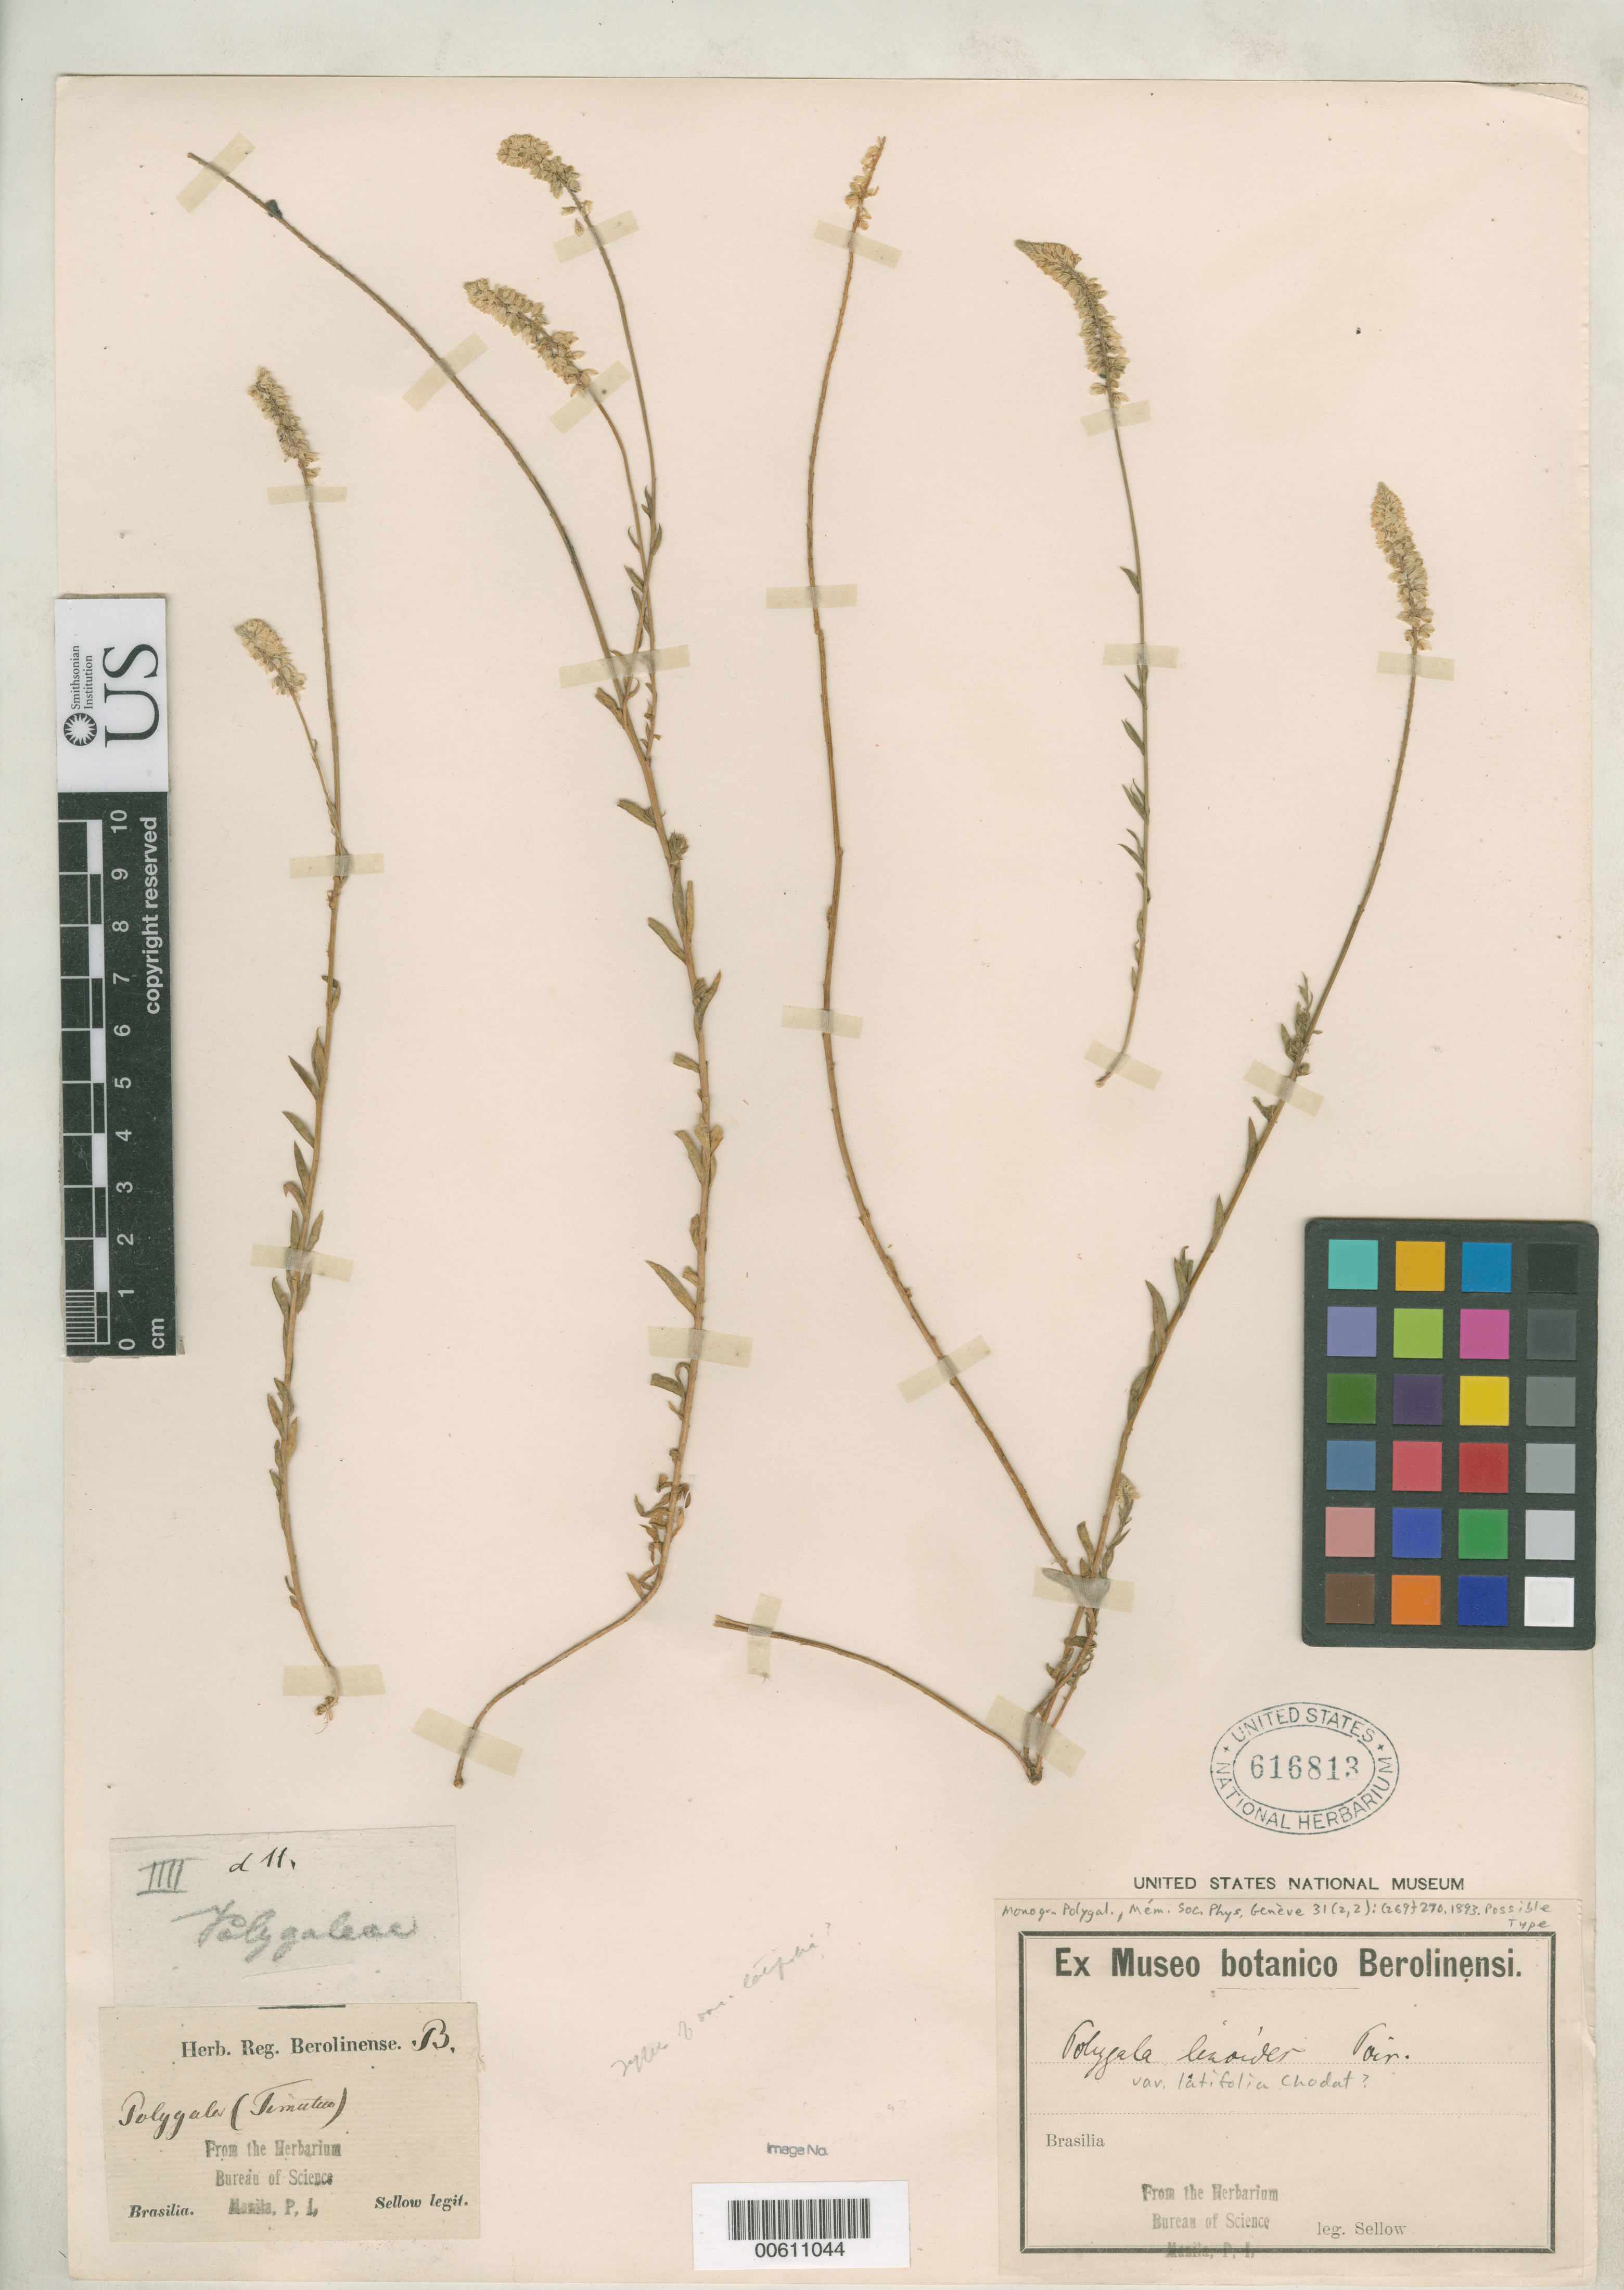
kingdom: Plantae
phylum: Tracheophyta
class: Magnoliopsida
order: Fabales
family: Polygalaceae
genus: Polygala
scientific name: Polygala linoides var. latifolia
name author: Chodat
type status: Possible Type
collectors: F. Sellow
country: Brazil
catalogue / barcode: US 616813